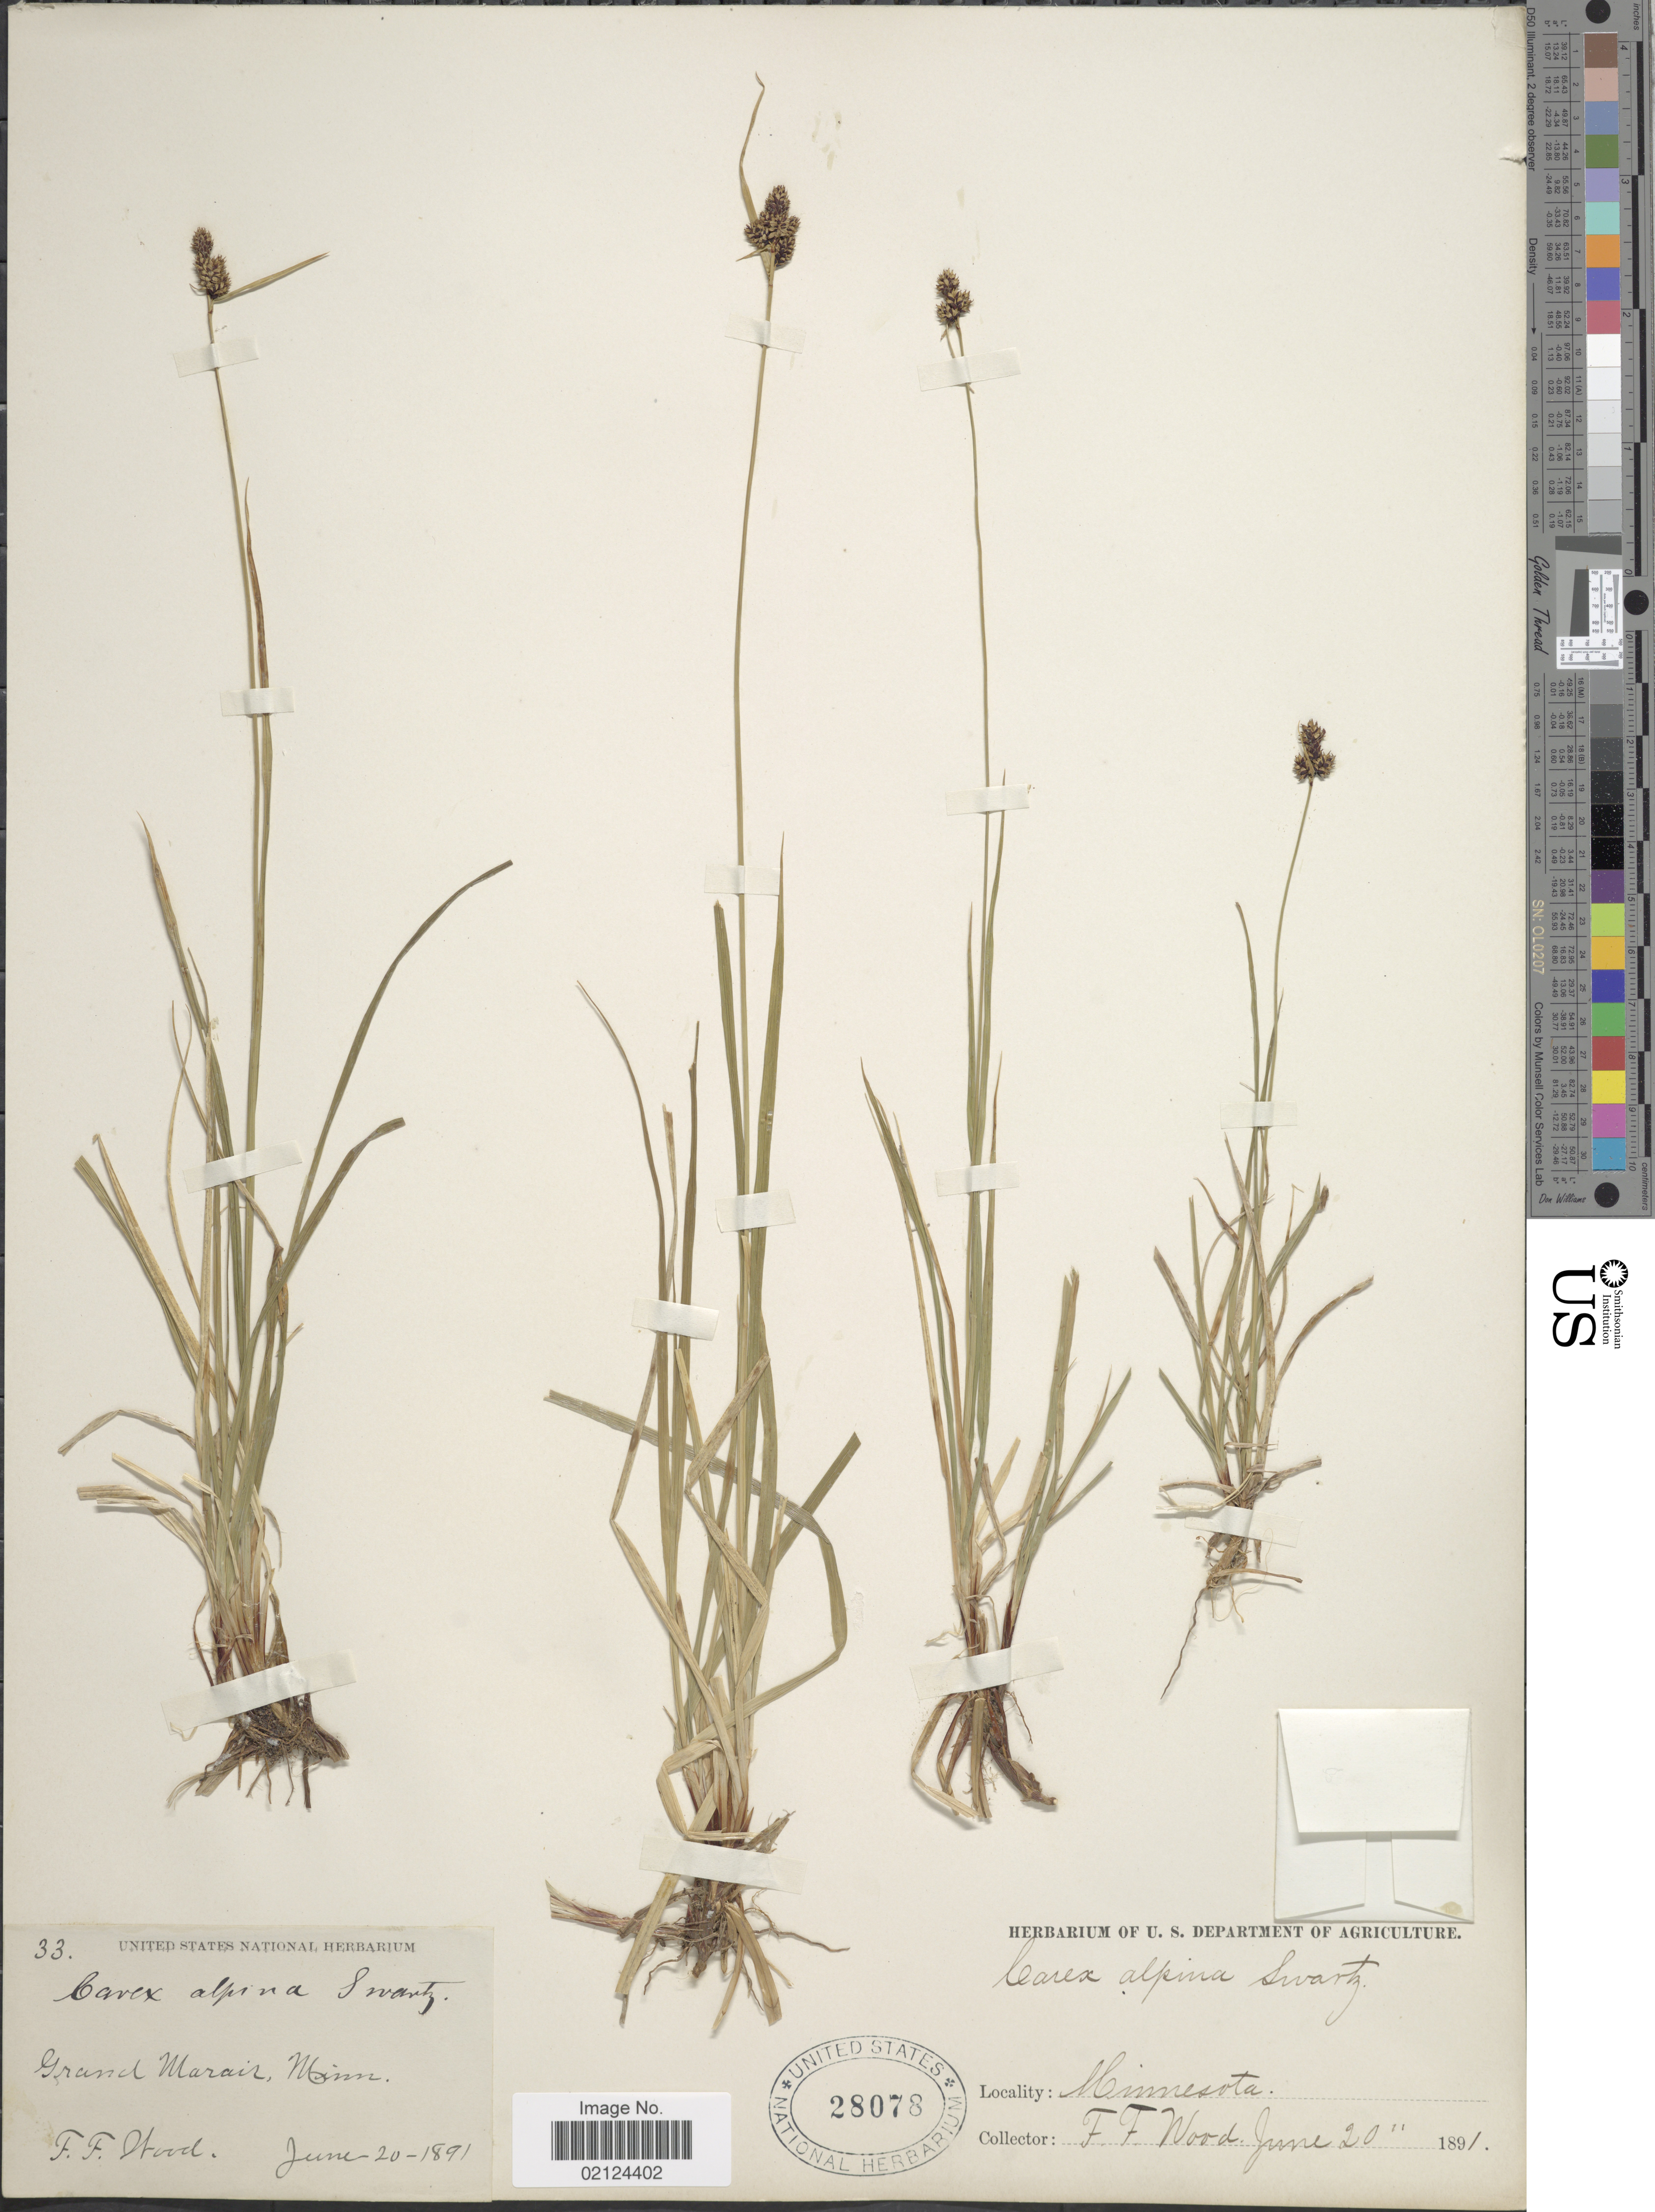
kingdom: Plantae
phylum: Tracheophyta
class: Liliopsida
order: Poales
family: Cyperaceae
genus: Carex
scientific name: Carex media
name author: R. Br.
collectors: F. Wood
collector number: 33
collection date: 1891-06-20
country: United States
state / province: Minnesota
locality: Grand Marais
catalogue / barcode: US 28078